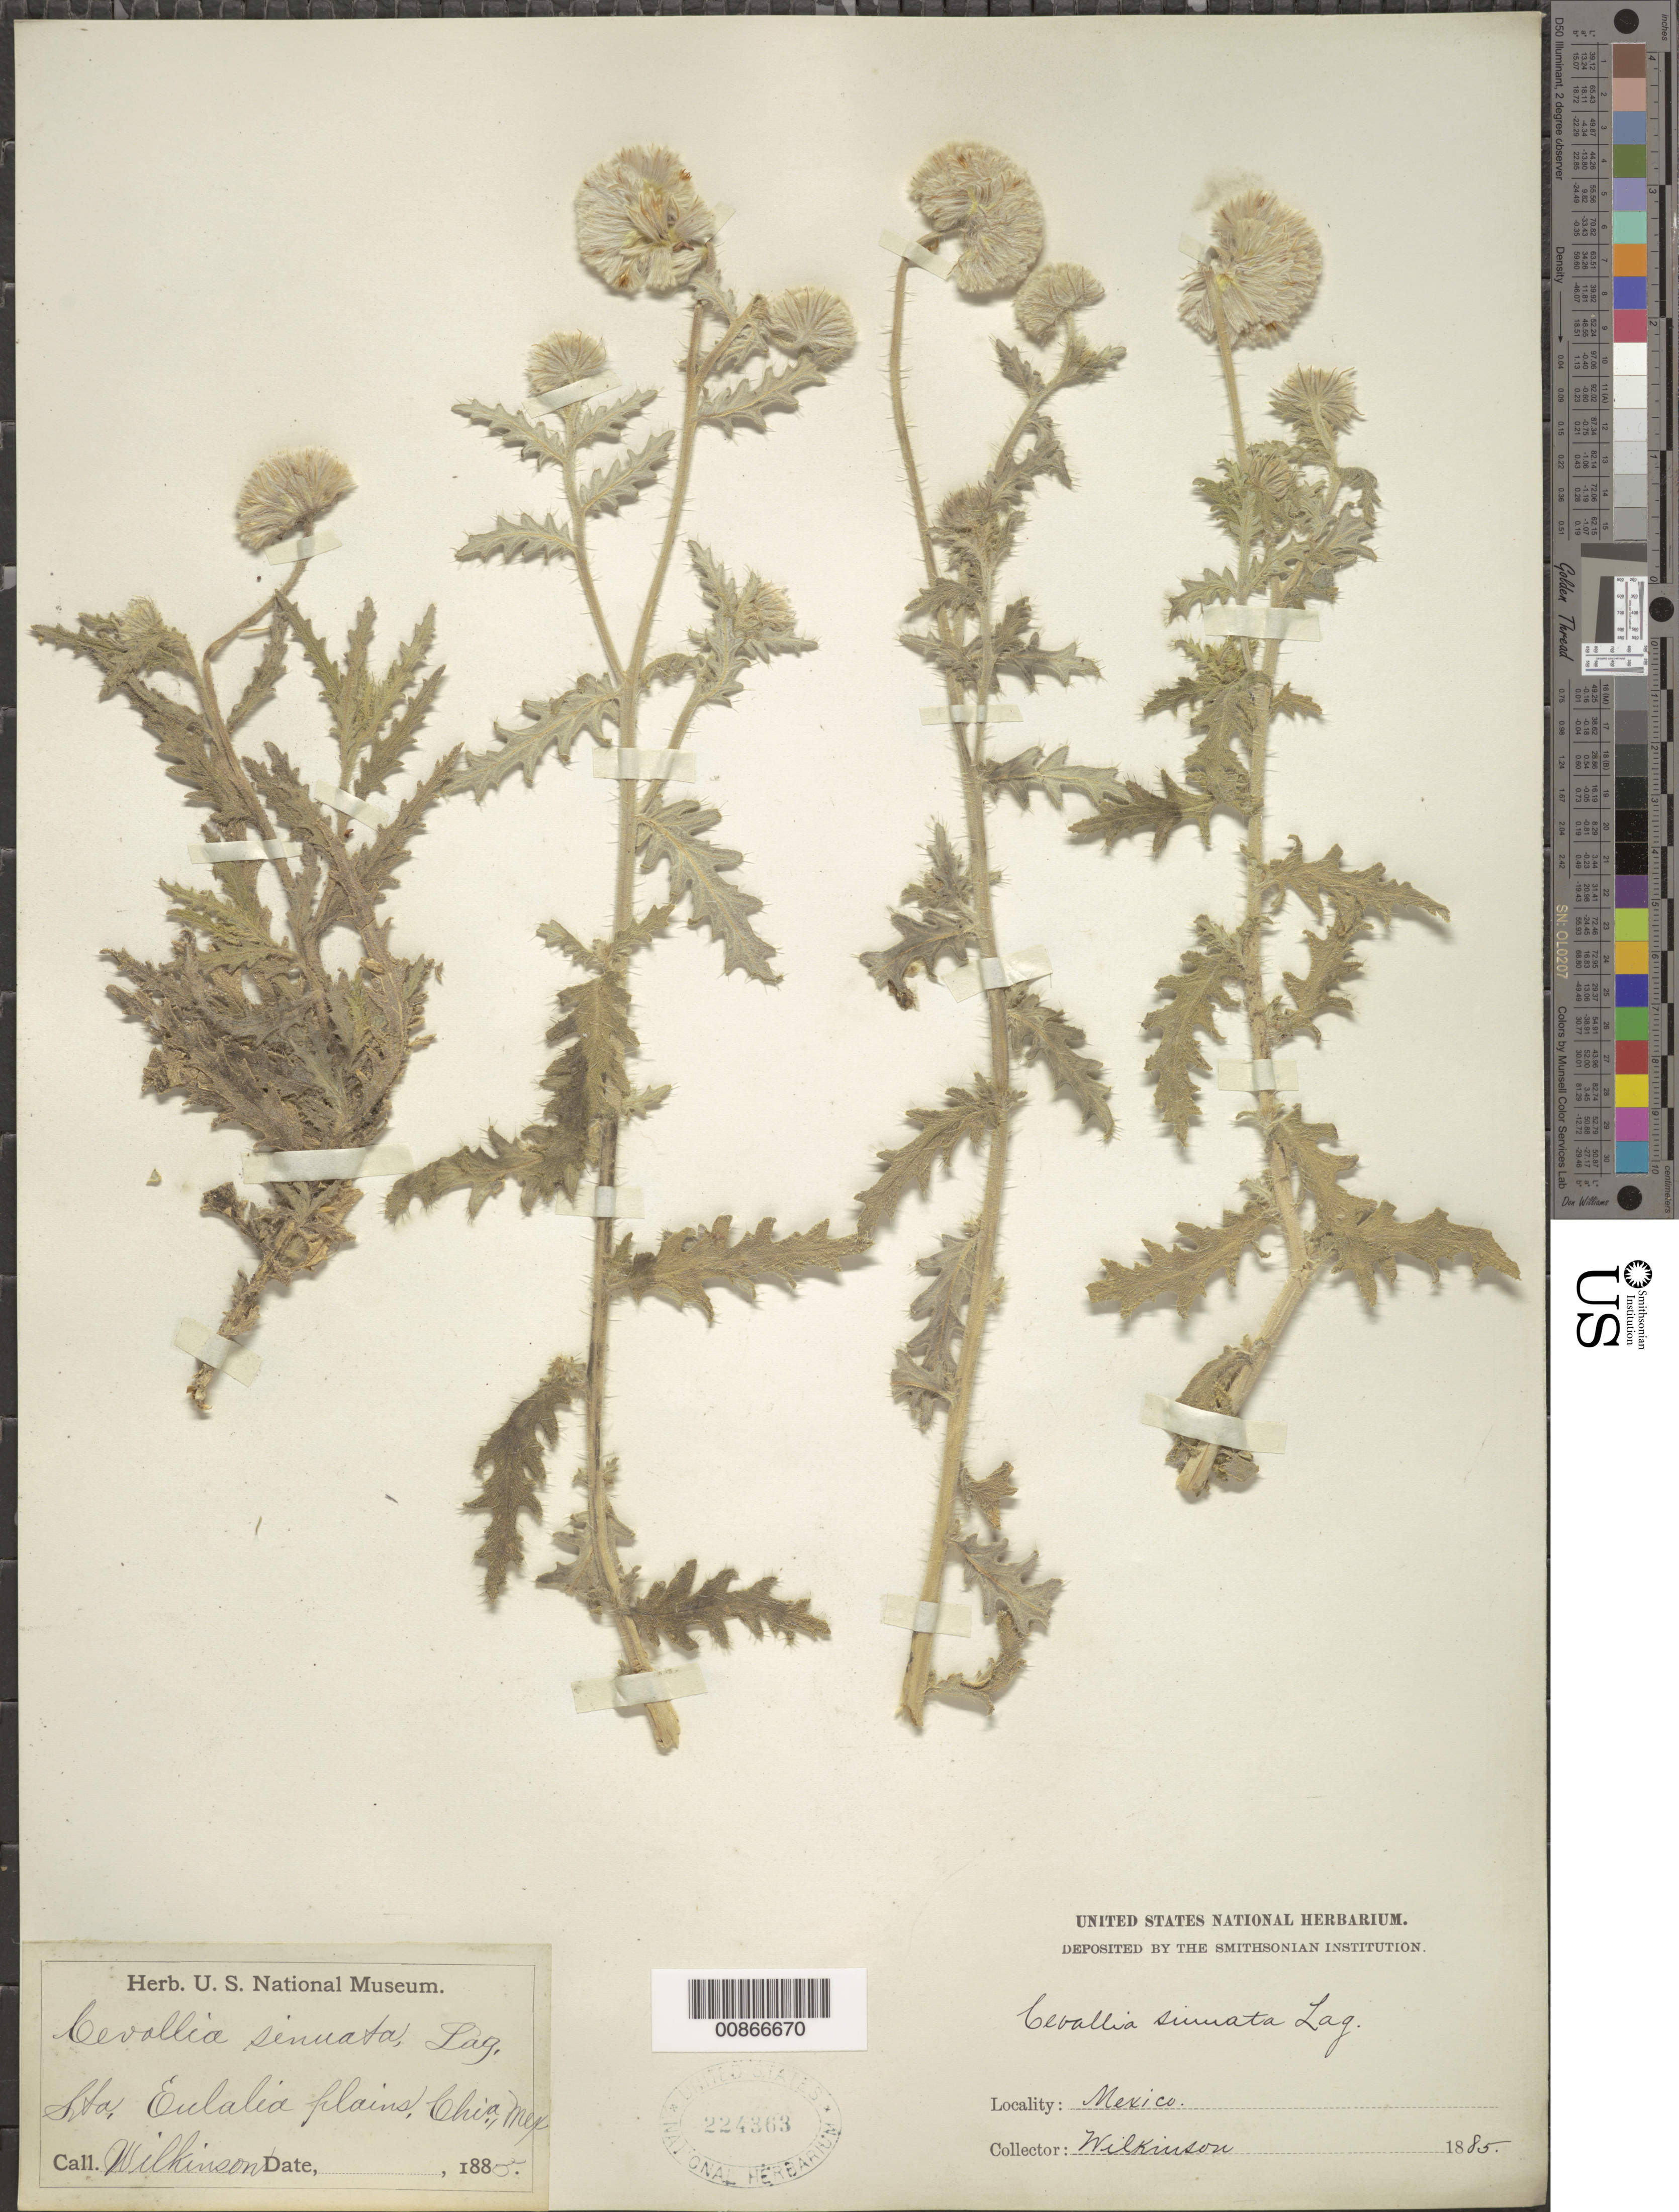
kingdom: Plantae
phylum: Tracheophyta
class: Magnoliopsida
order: Cornales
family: Loasaceae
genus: Cevallia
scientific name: Cevallia sinuata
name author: Lag.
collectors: E. Wilkinson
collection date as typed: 1885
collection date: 1885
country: Mexico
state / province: Chihuahua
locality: Sta. Eulalia plains, Chihuahua.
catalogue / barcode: US 224363